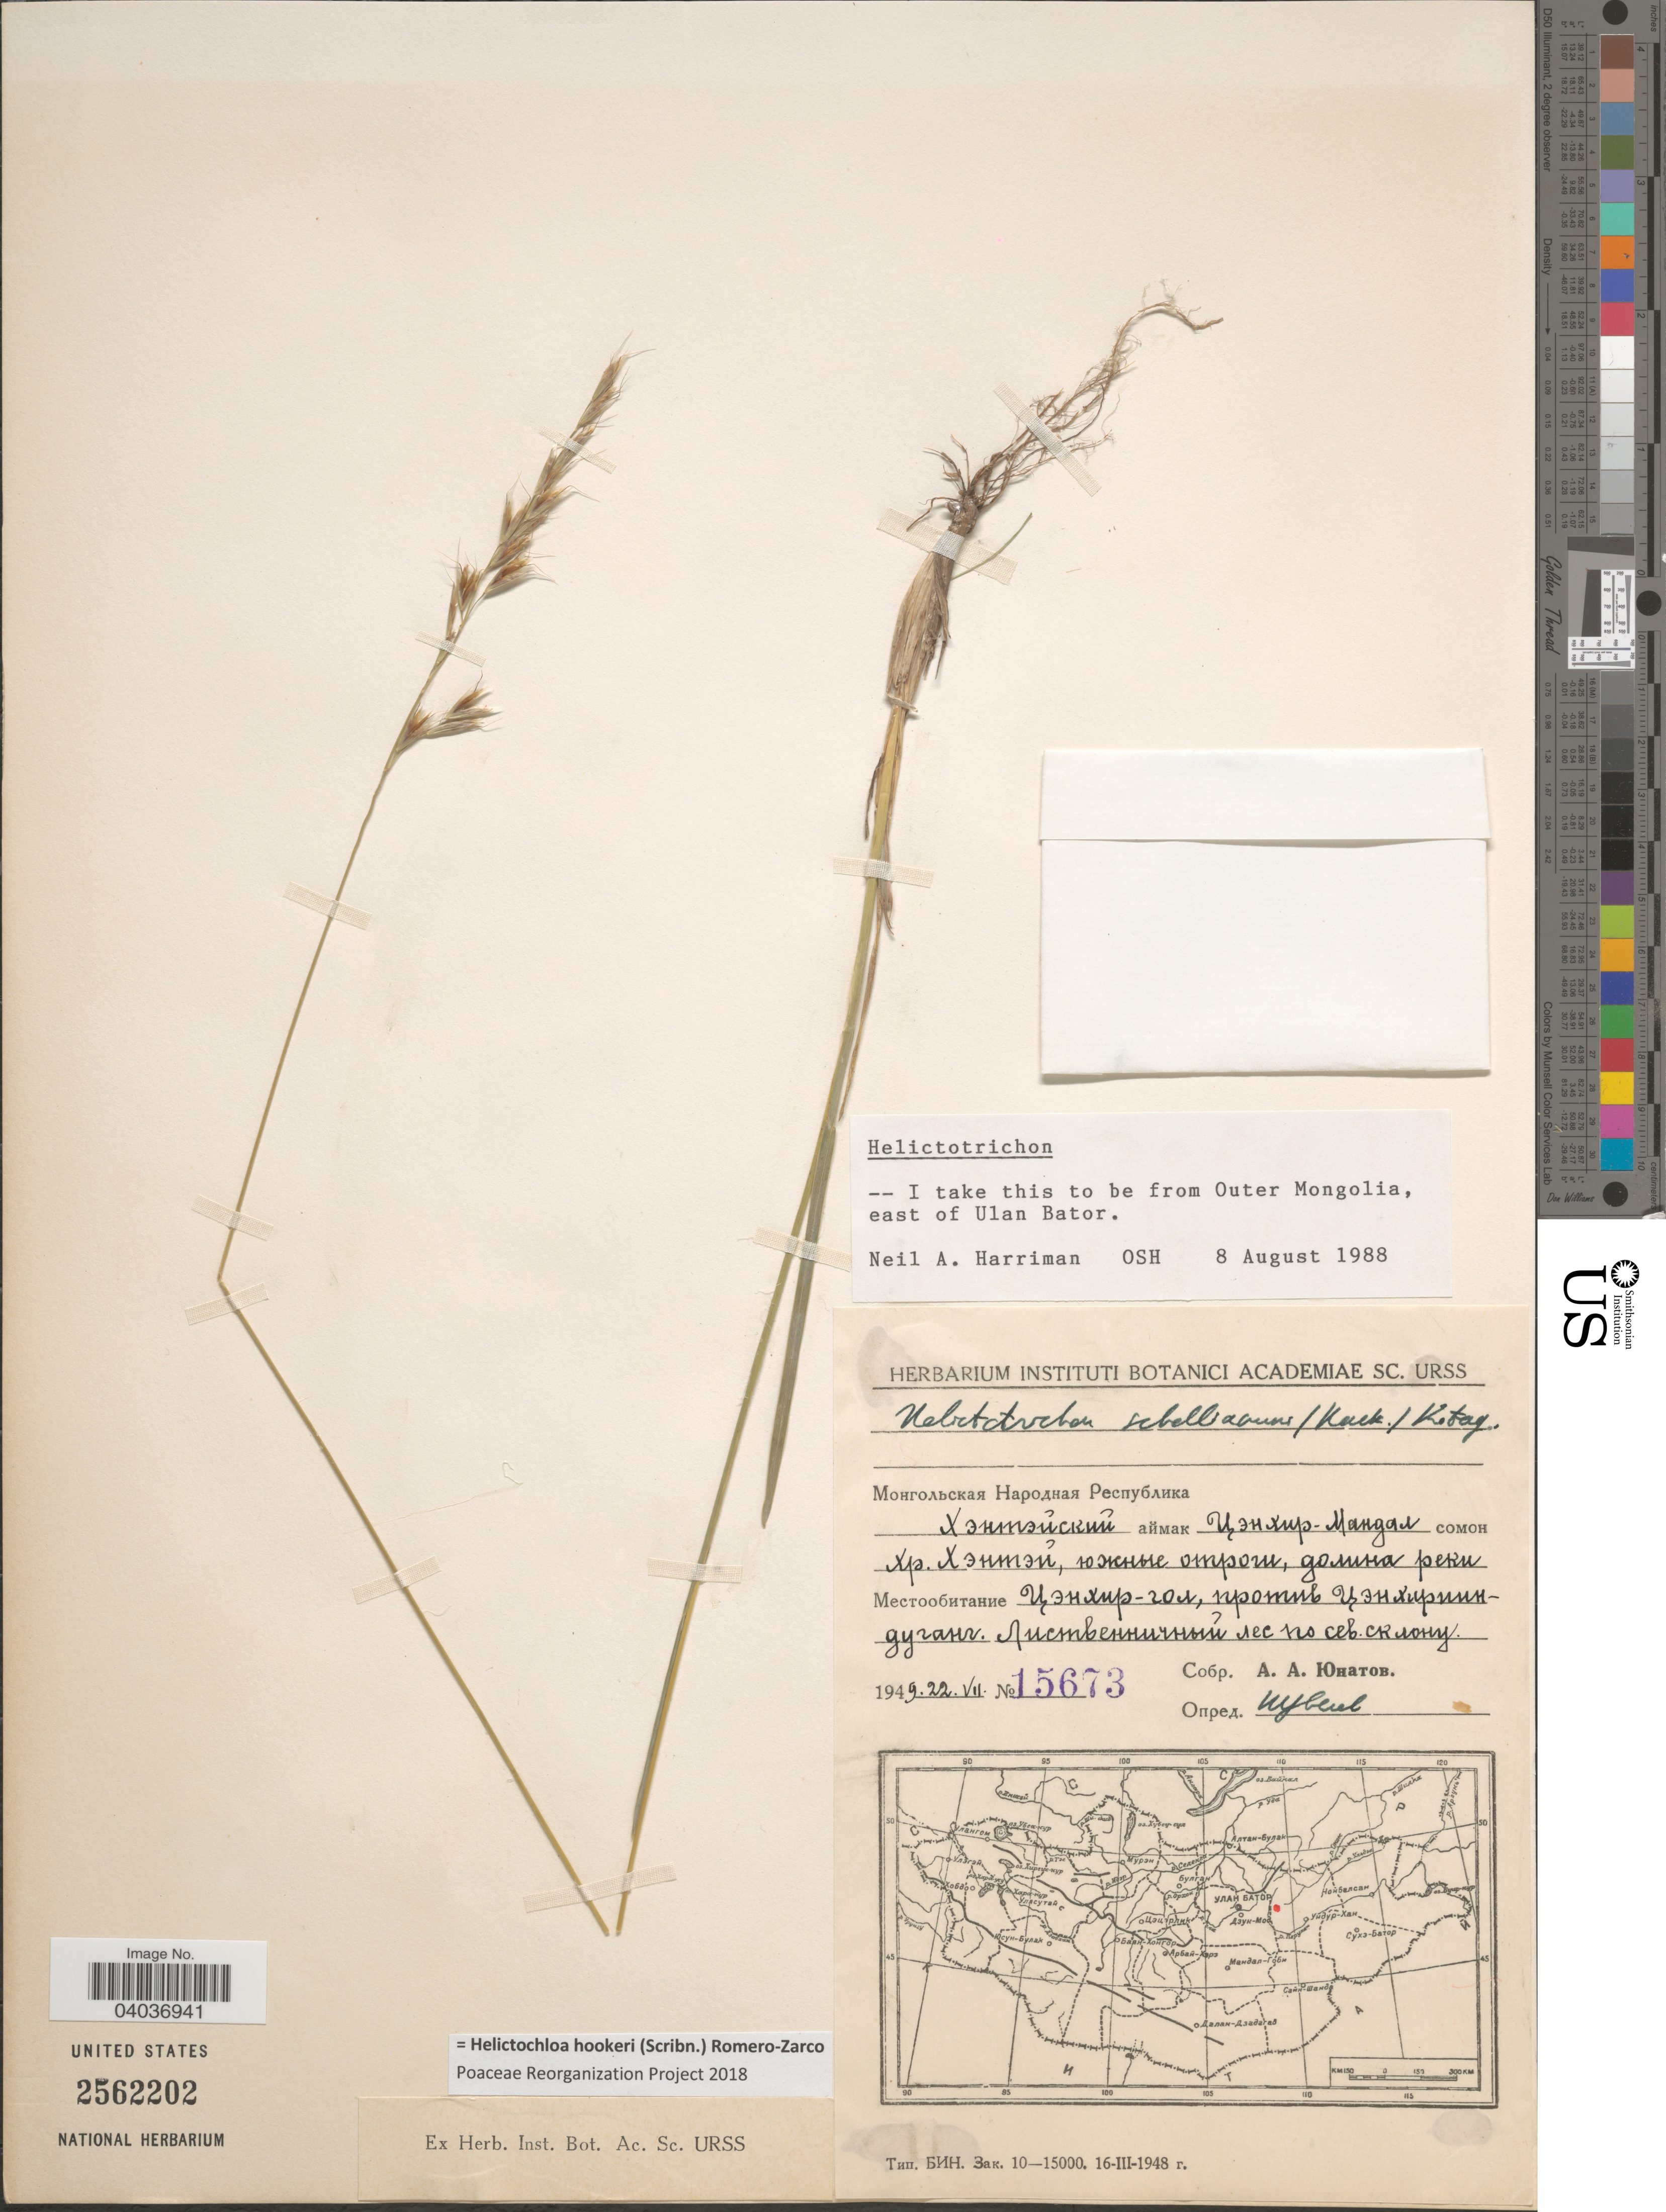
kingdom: Plantae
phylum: Tracheophyta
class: Liliopsida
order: Poales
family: Poaceae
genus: Helictochloa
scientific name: Helictochloa hookeri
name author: (Scribn.) Romero Zarco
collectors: A. Unatov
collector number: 15673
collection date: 1949-07-22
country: Mongolia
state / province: Hentiy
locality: Tsenher Mandal District, Tsenher Gol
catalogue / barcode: US 2562202